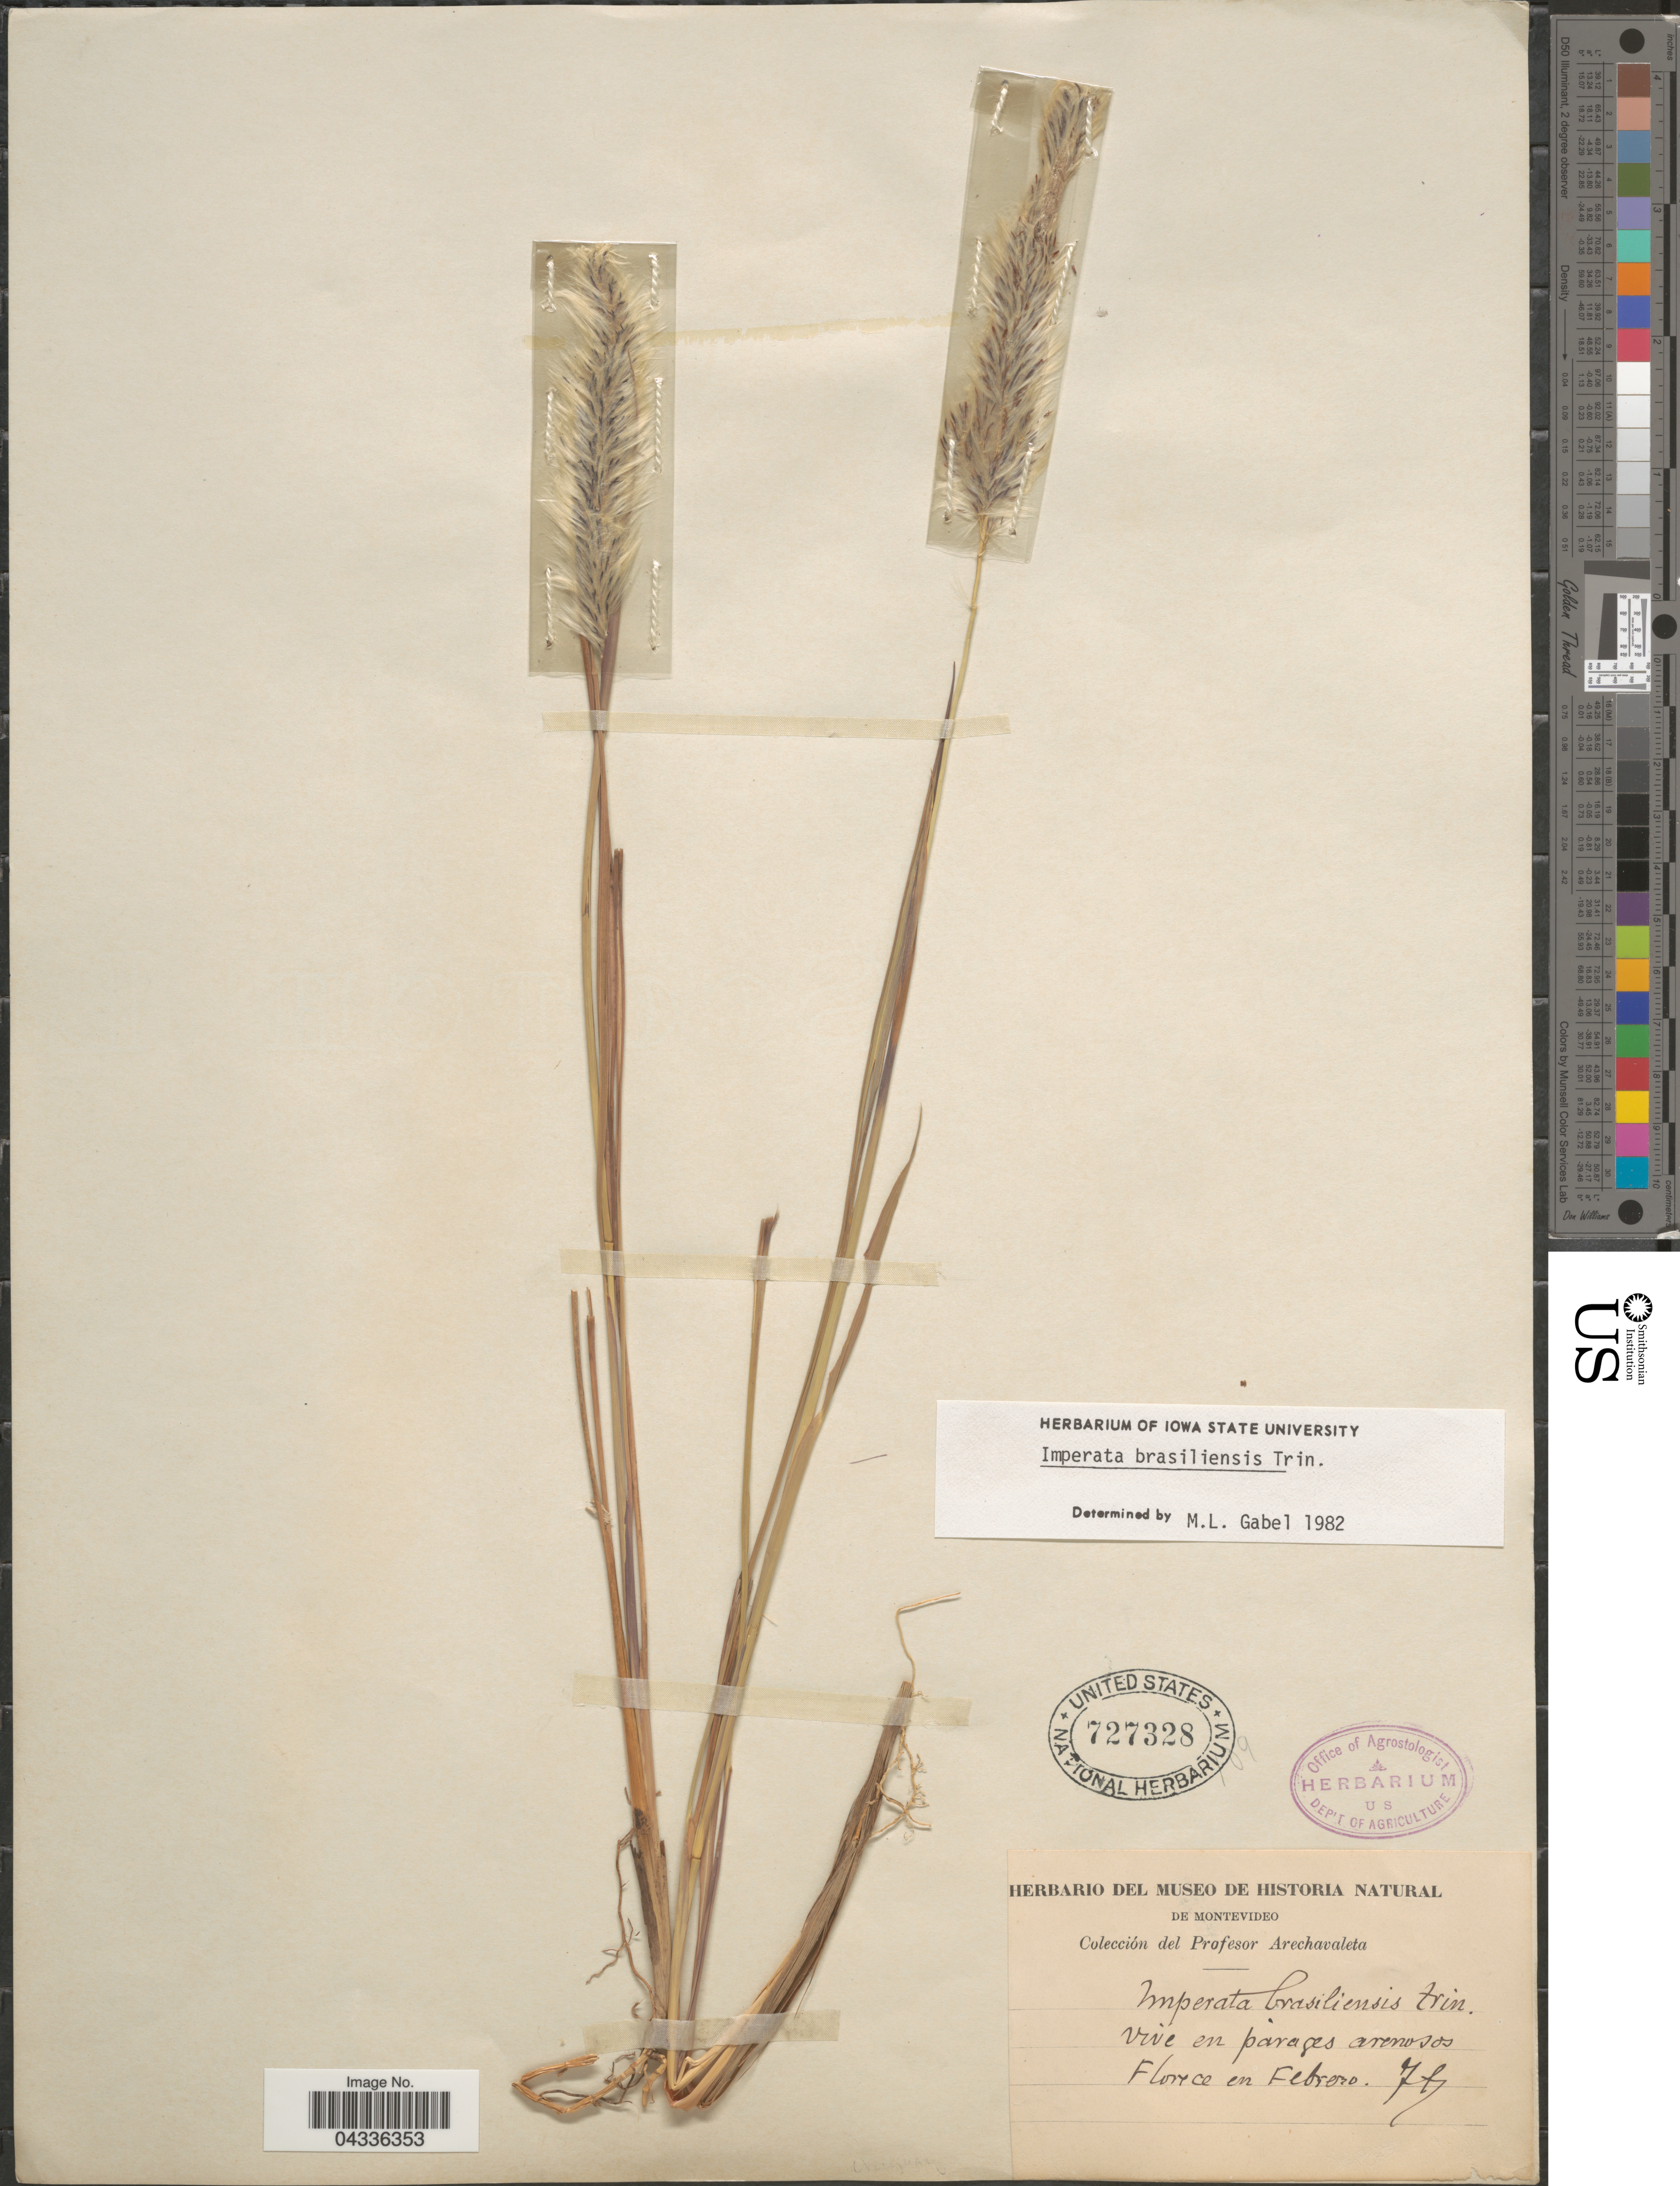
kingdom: Plantae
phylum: Tracheophyta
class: Liliopsida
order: Poales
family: Poaceae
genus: Imperata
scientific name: Imperata brasiliensis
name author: Trin.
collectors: Arechavaleta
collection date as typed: Transcribed d/m/y: /2/77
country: Uruguay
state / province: Montevideo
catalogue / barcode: US 727328